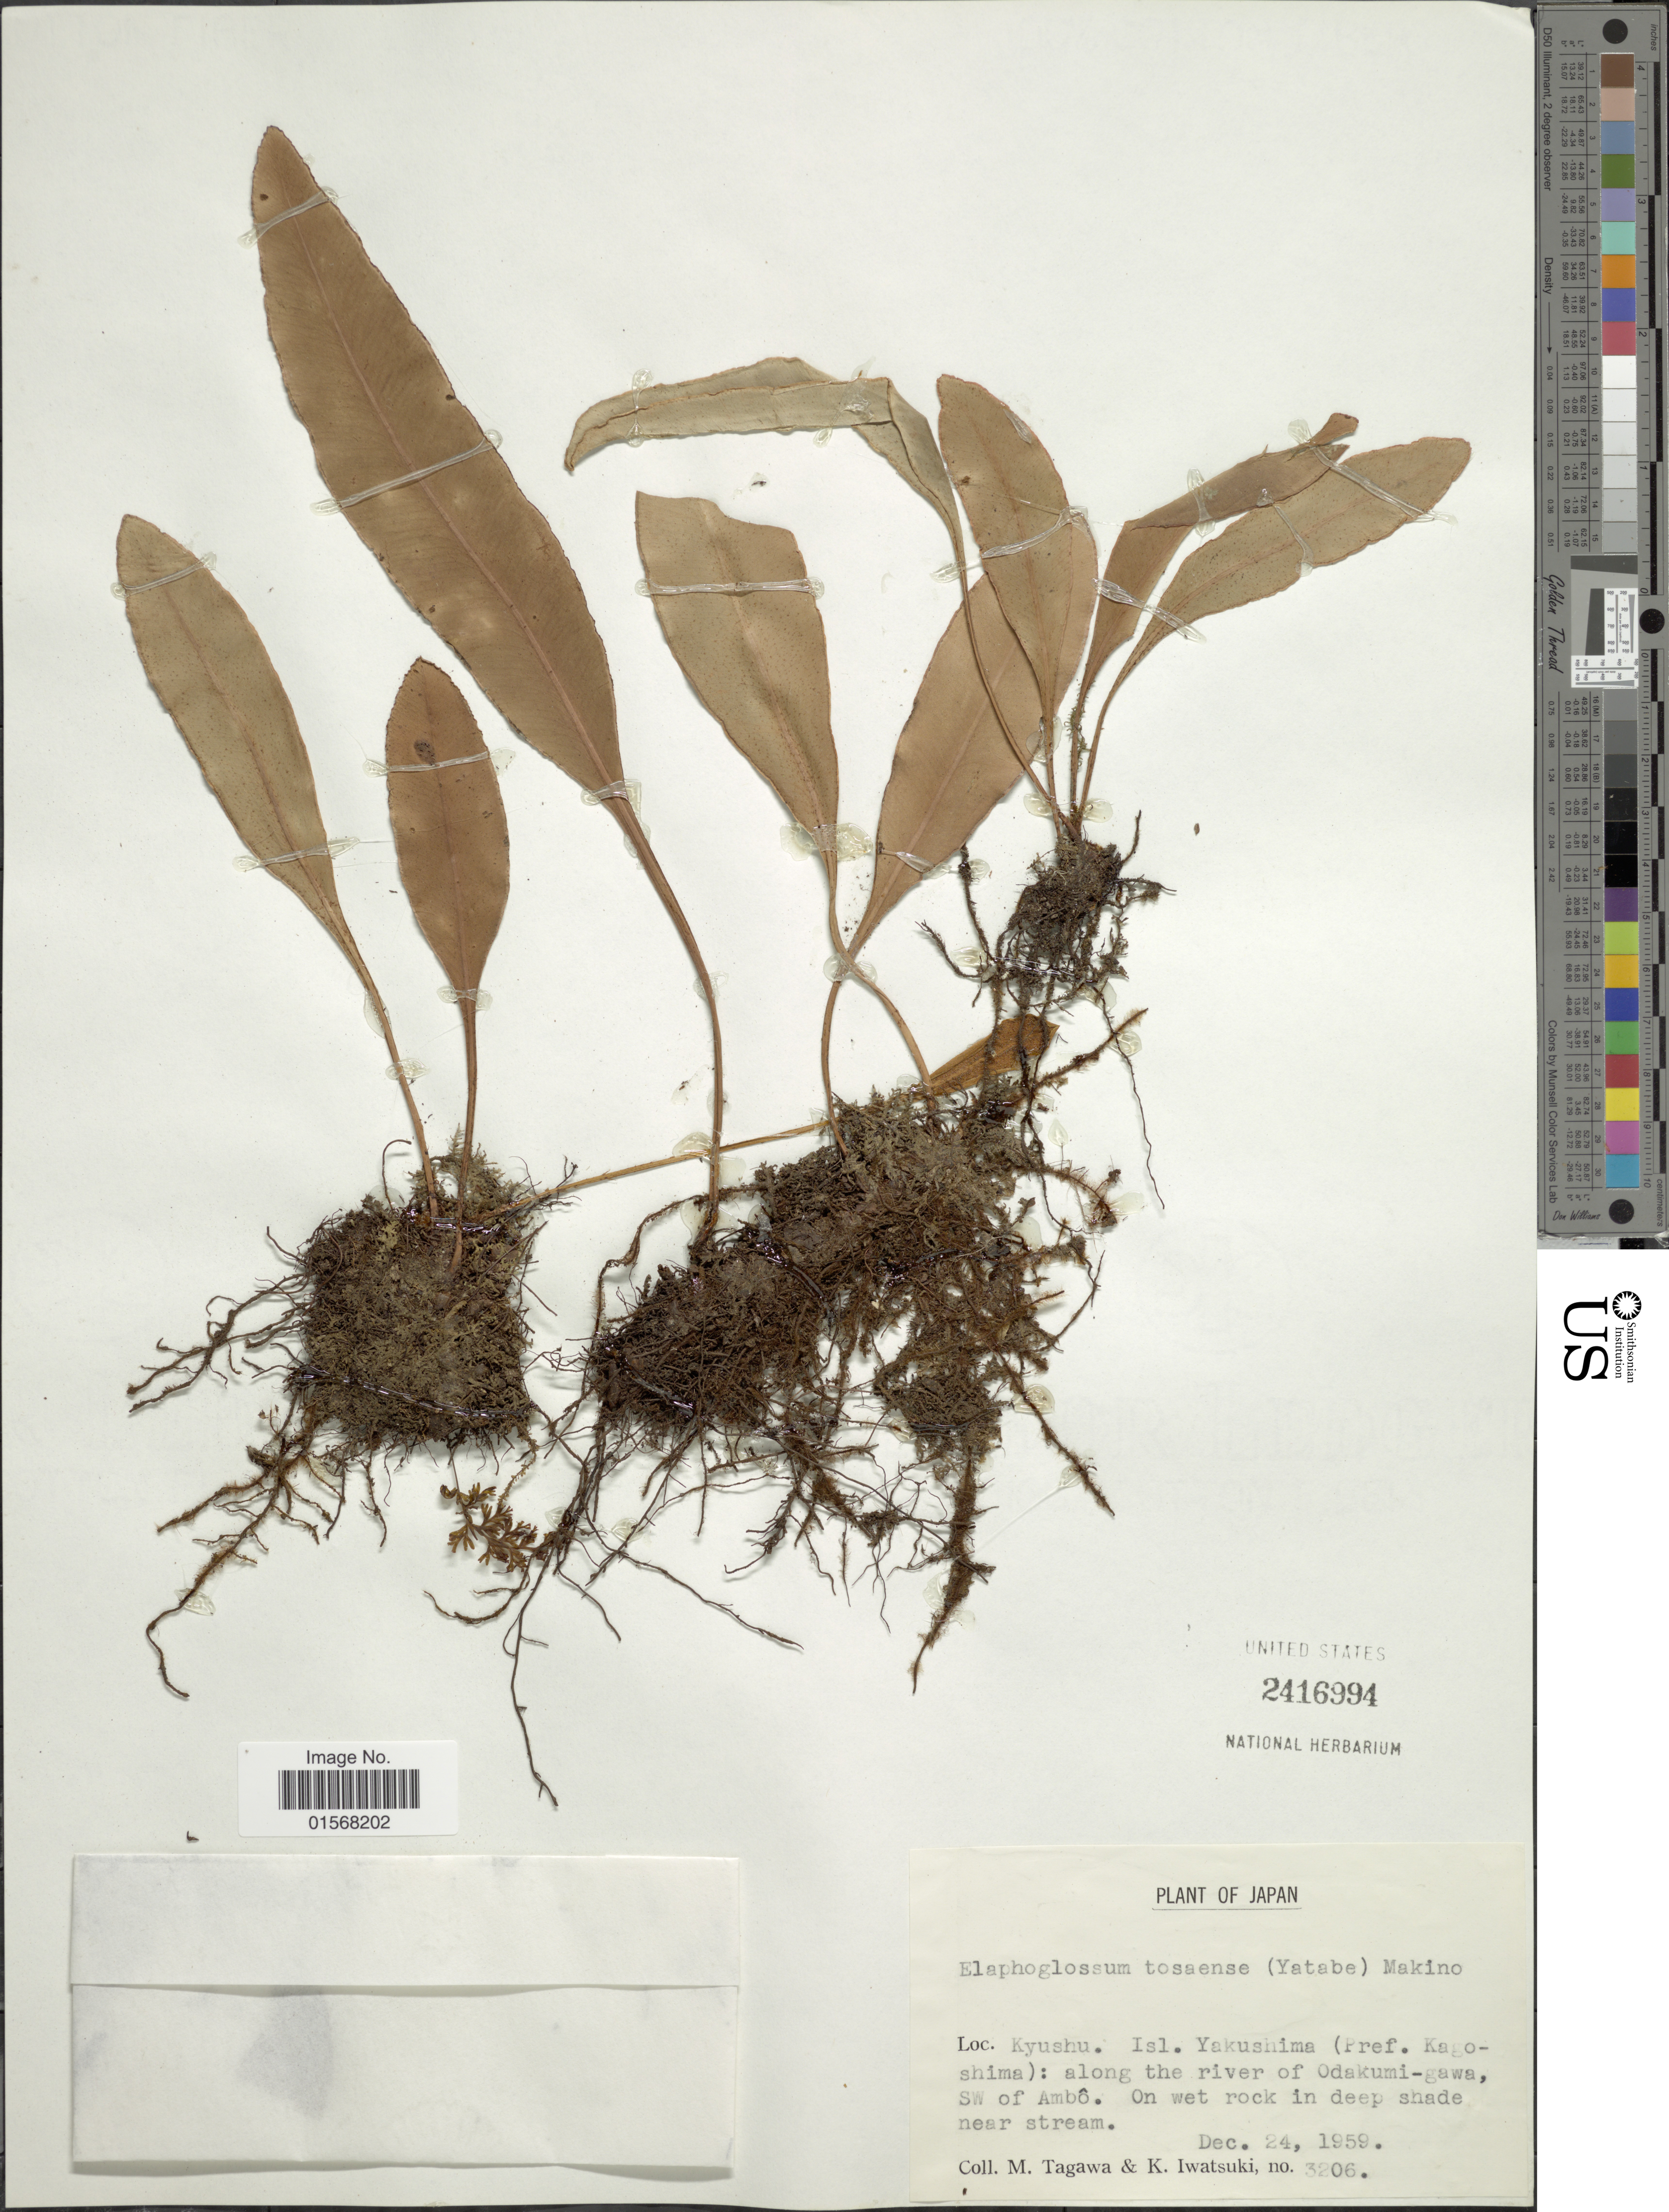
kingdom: Plantae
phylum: Tracheophyta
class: Polypodiopsida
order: Polypodiales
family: Dryopteridaceae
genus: Elaphoglossum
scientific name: Elaphoglossum tosaense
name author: (Yatabe) Makino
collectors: M. Tagawa & K. Iwatsuki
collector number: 3206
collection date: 1959-12-24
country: Japan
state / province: Kagosima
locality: Kyushu, Isl. Yakushima, (Pref. Kagoshima): along the river of Odakumi-gawa, SW of Ambo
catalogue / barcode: US 2416994